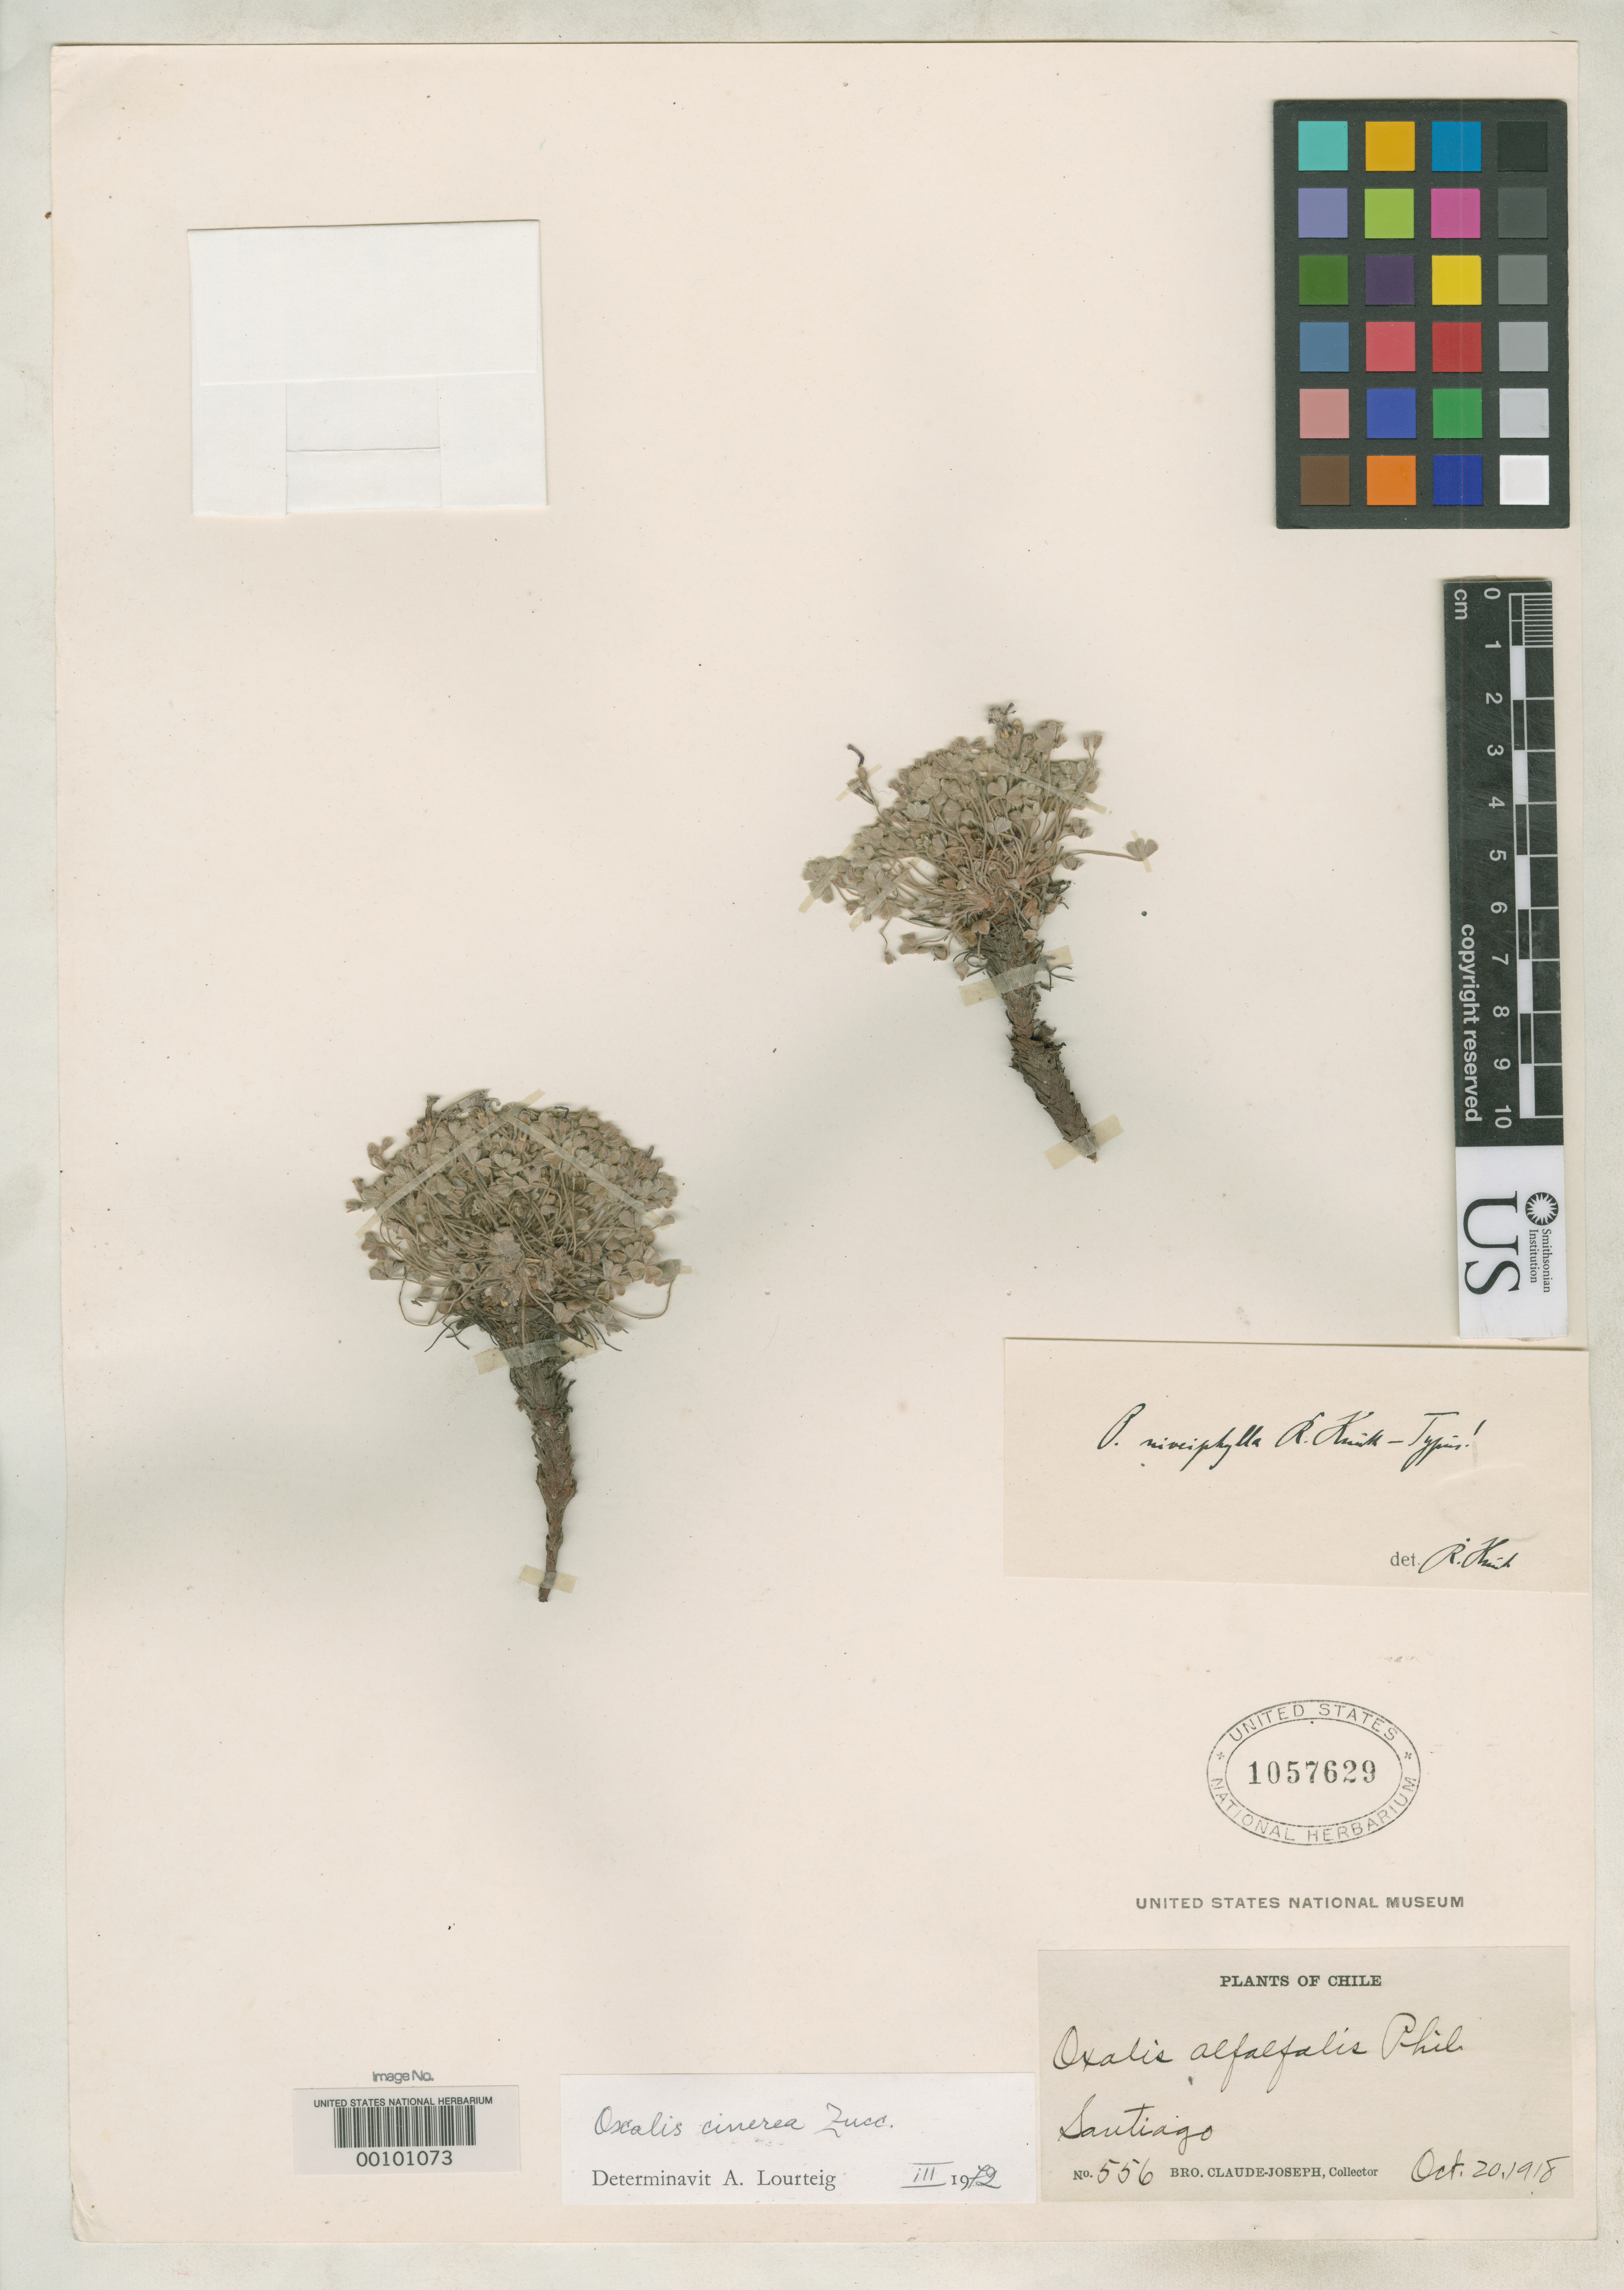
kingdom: Plantae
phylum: Tracheophyta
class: Magnoliopsida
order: Oxalidales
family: Oxalidaceae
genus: Oxalis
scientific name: Oxalis niveiphylla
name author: R. Knuth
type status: Holotype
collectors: Bro. Claude-Joseph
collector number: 556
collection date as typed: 20 Oct 1918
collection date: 1918-10-20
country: Chile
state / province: Región Metropolitana (RM)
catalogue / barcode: US 1057629